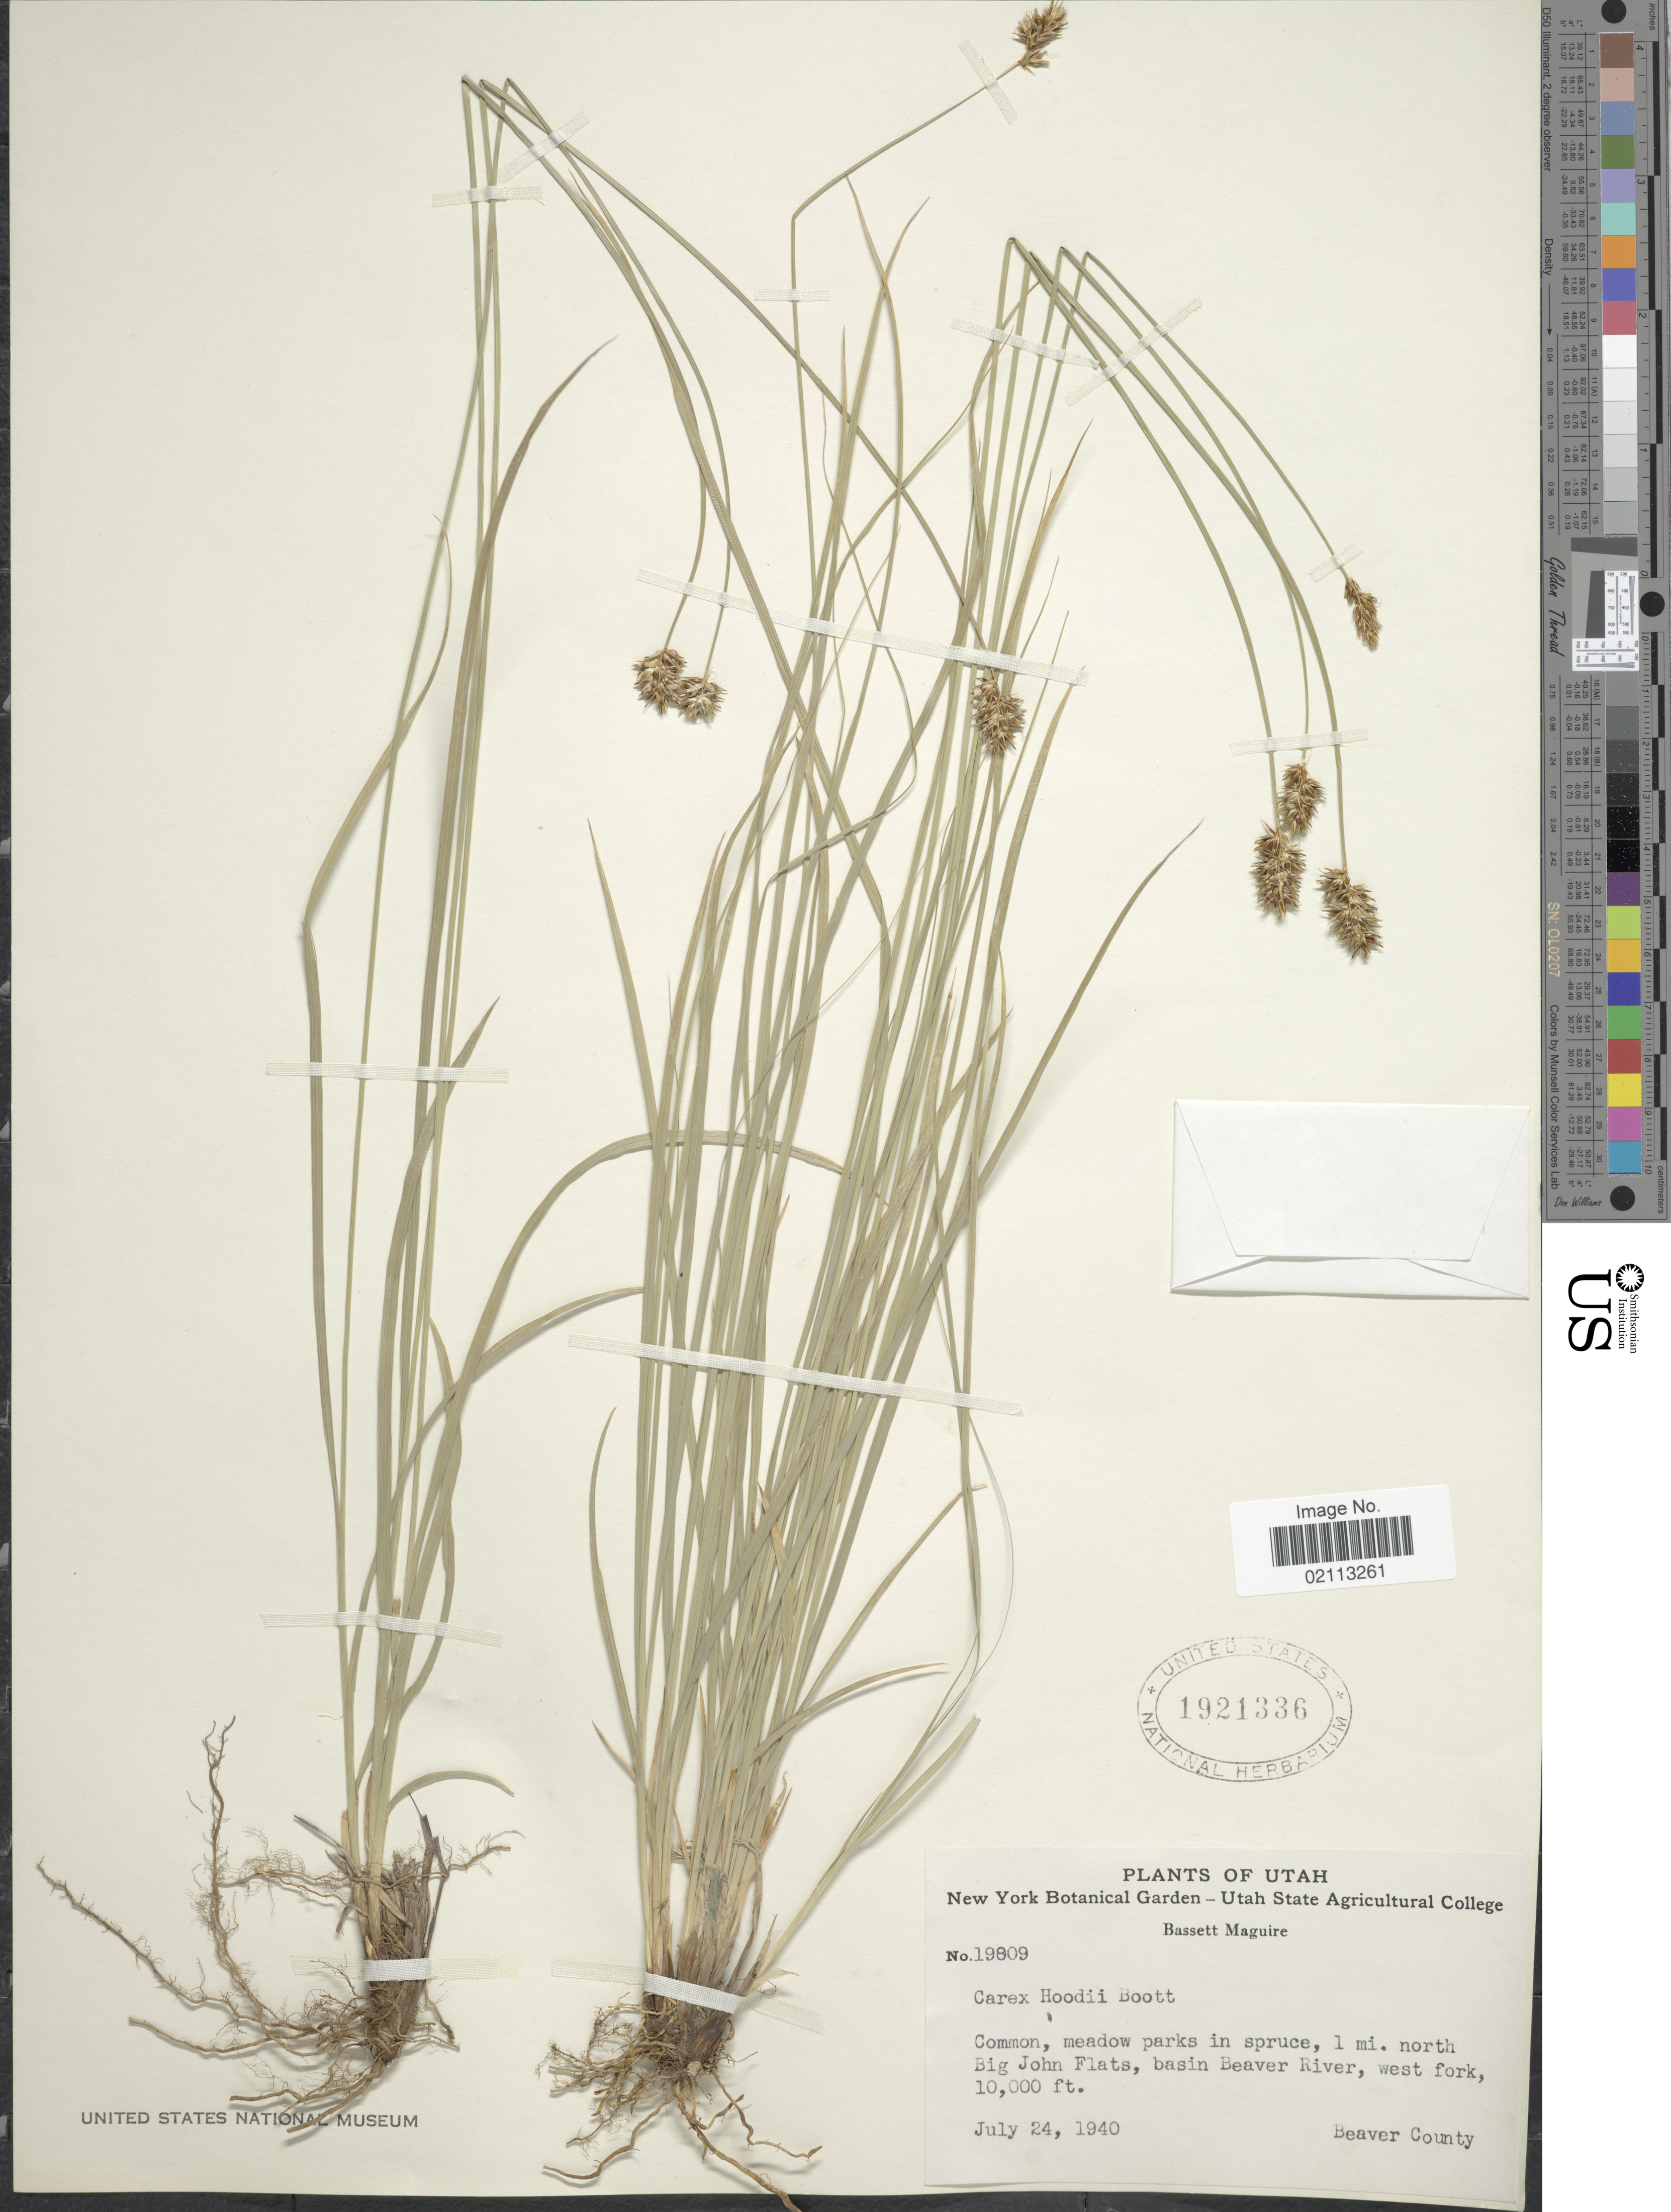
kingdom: Plantae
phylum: Tracheophyta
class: Liliopsida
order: Poales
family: Cyperaceae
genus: Carex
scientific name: Carex hoodii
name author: Boott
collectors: B. Maguire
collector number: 19809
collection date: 1940-07-24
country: United States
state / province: Utah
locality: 1 mi. north Big John Flats, basin Beaver River, west fork. Beaver County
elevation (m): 3048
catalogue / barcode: US 1921336